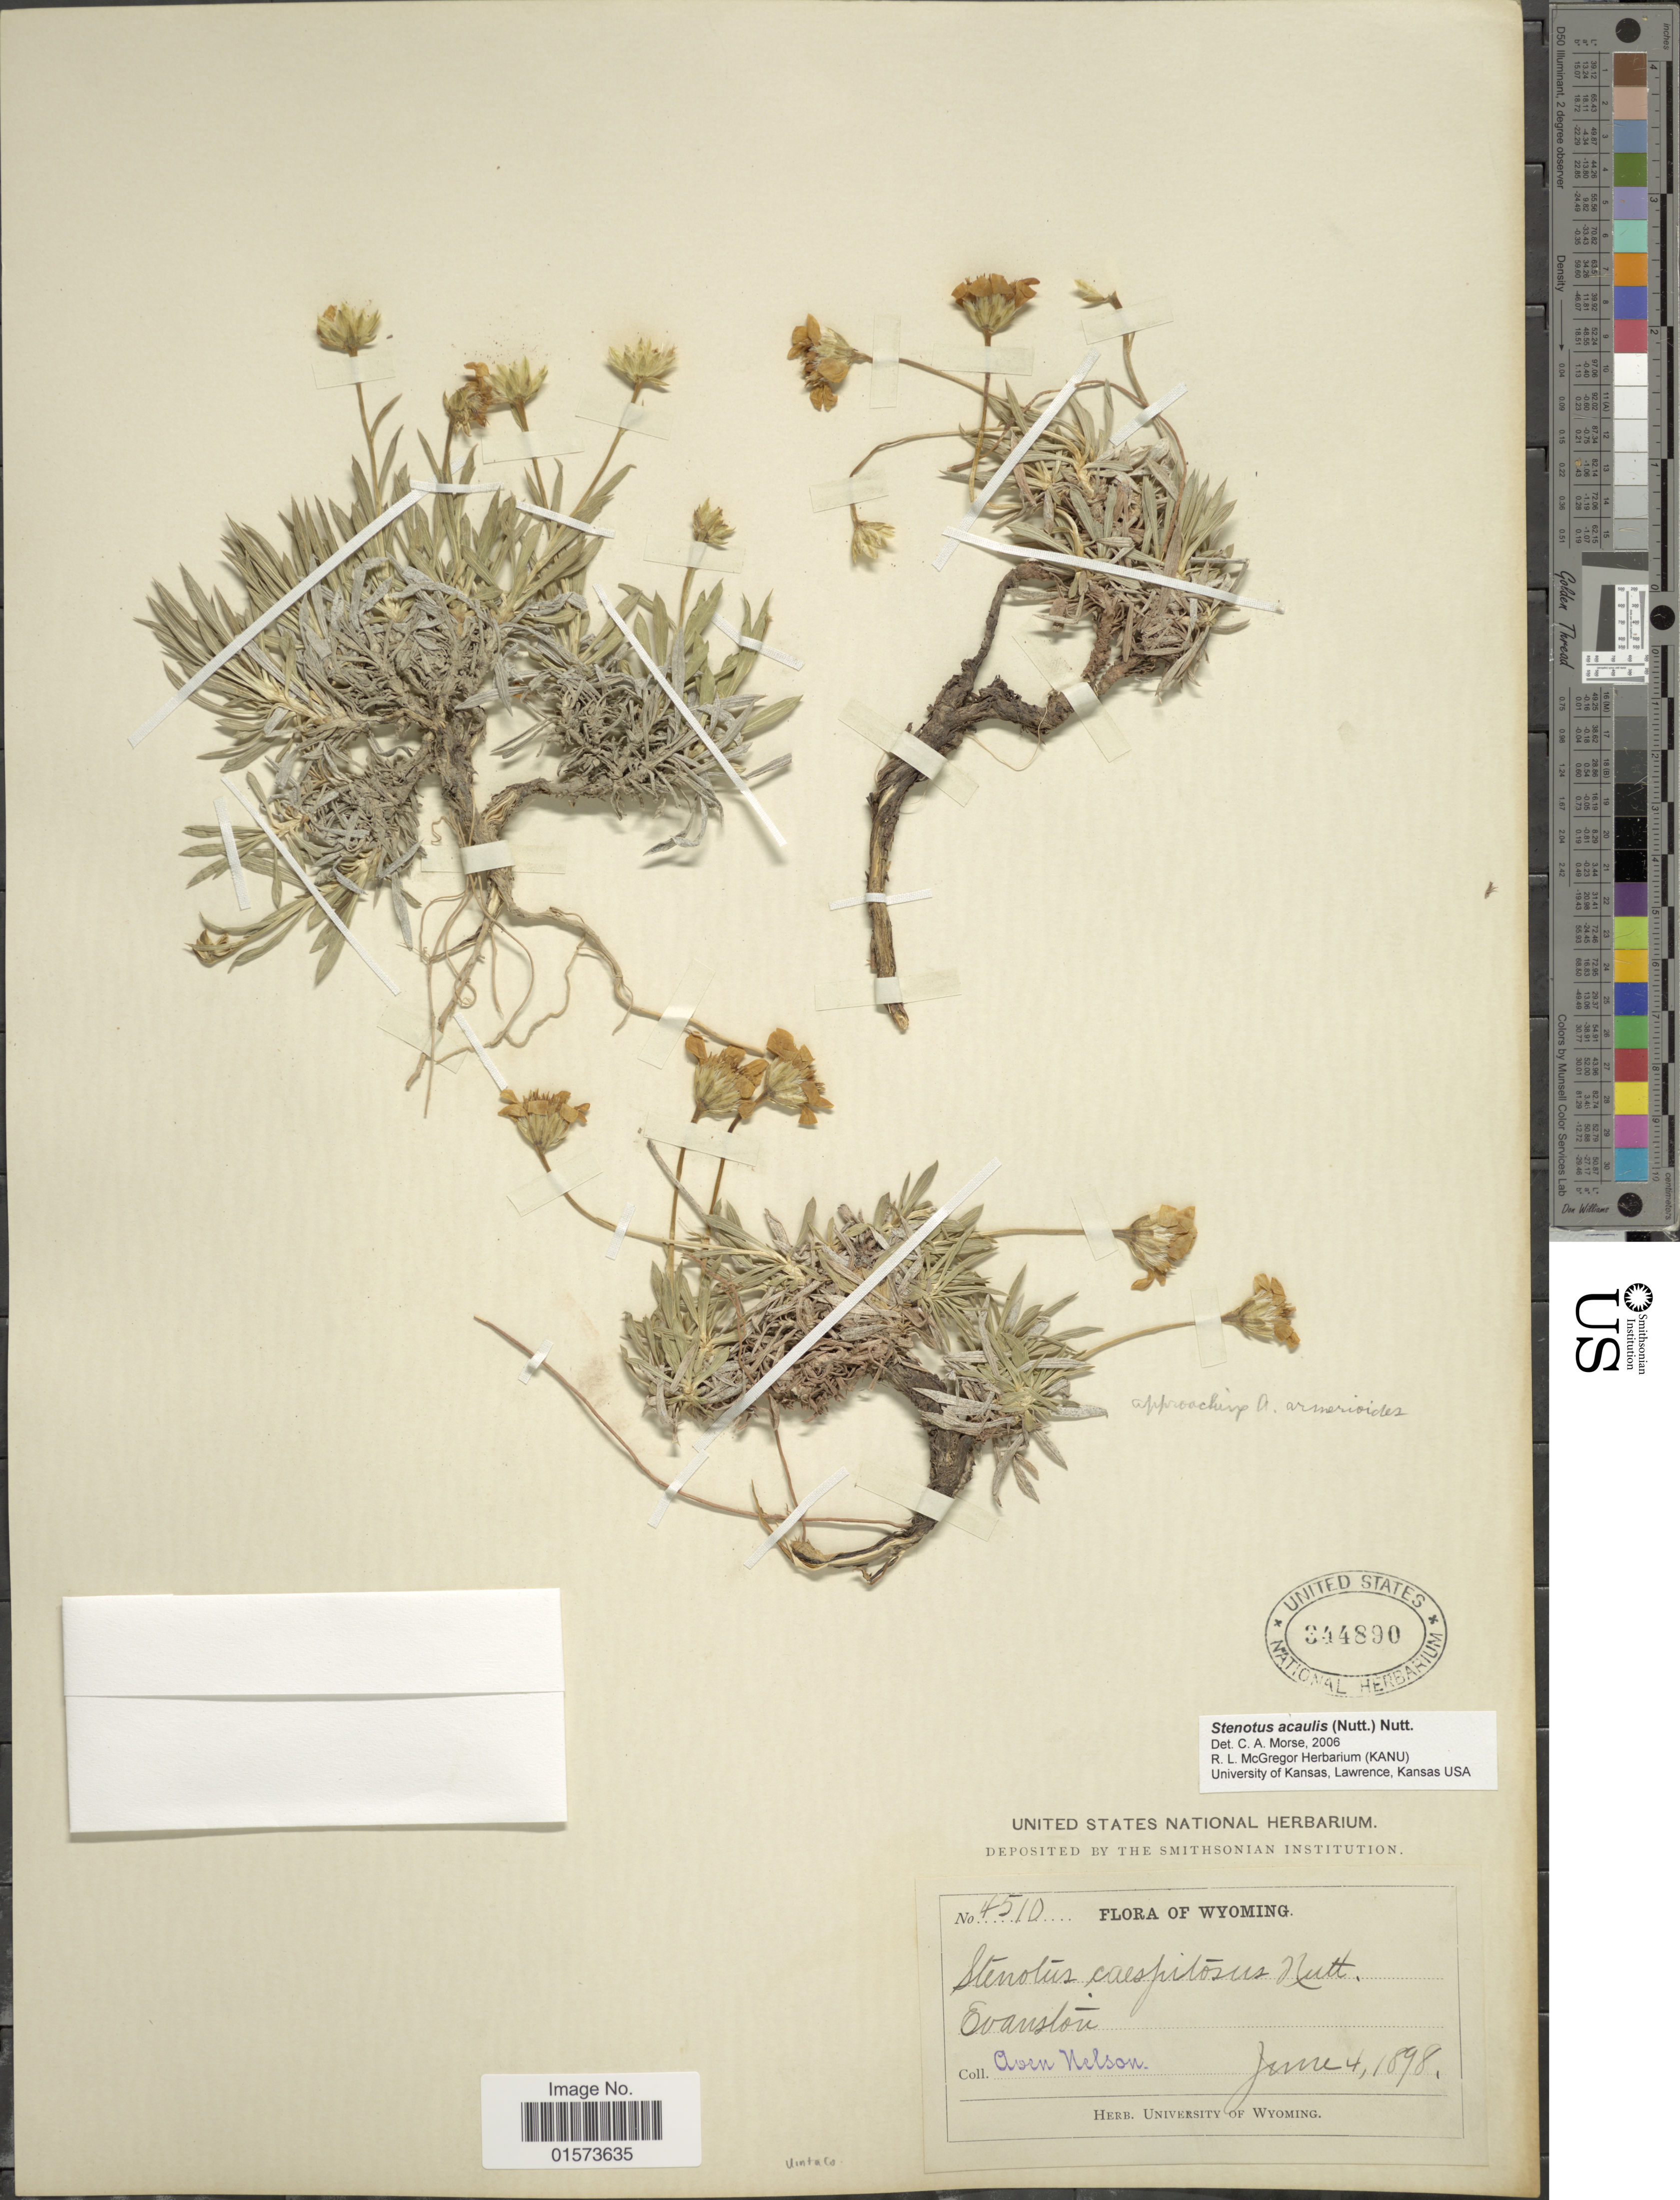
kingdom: Plantae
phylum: Tracheophyta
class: Magnoliopsida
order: Asterales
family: Asteraceae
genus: Stenotus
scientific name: Stenotus acaulis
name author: (Nutt.) Nutt.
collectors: A. Nelson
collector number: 4510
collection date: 1898-06-04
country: United States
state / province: Wyoming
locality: Evanston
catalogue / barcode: US 344890